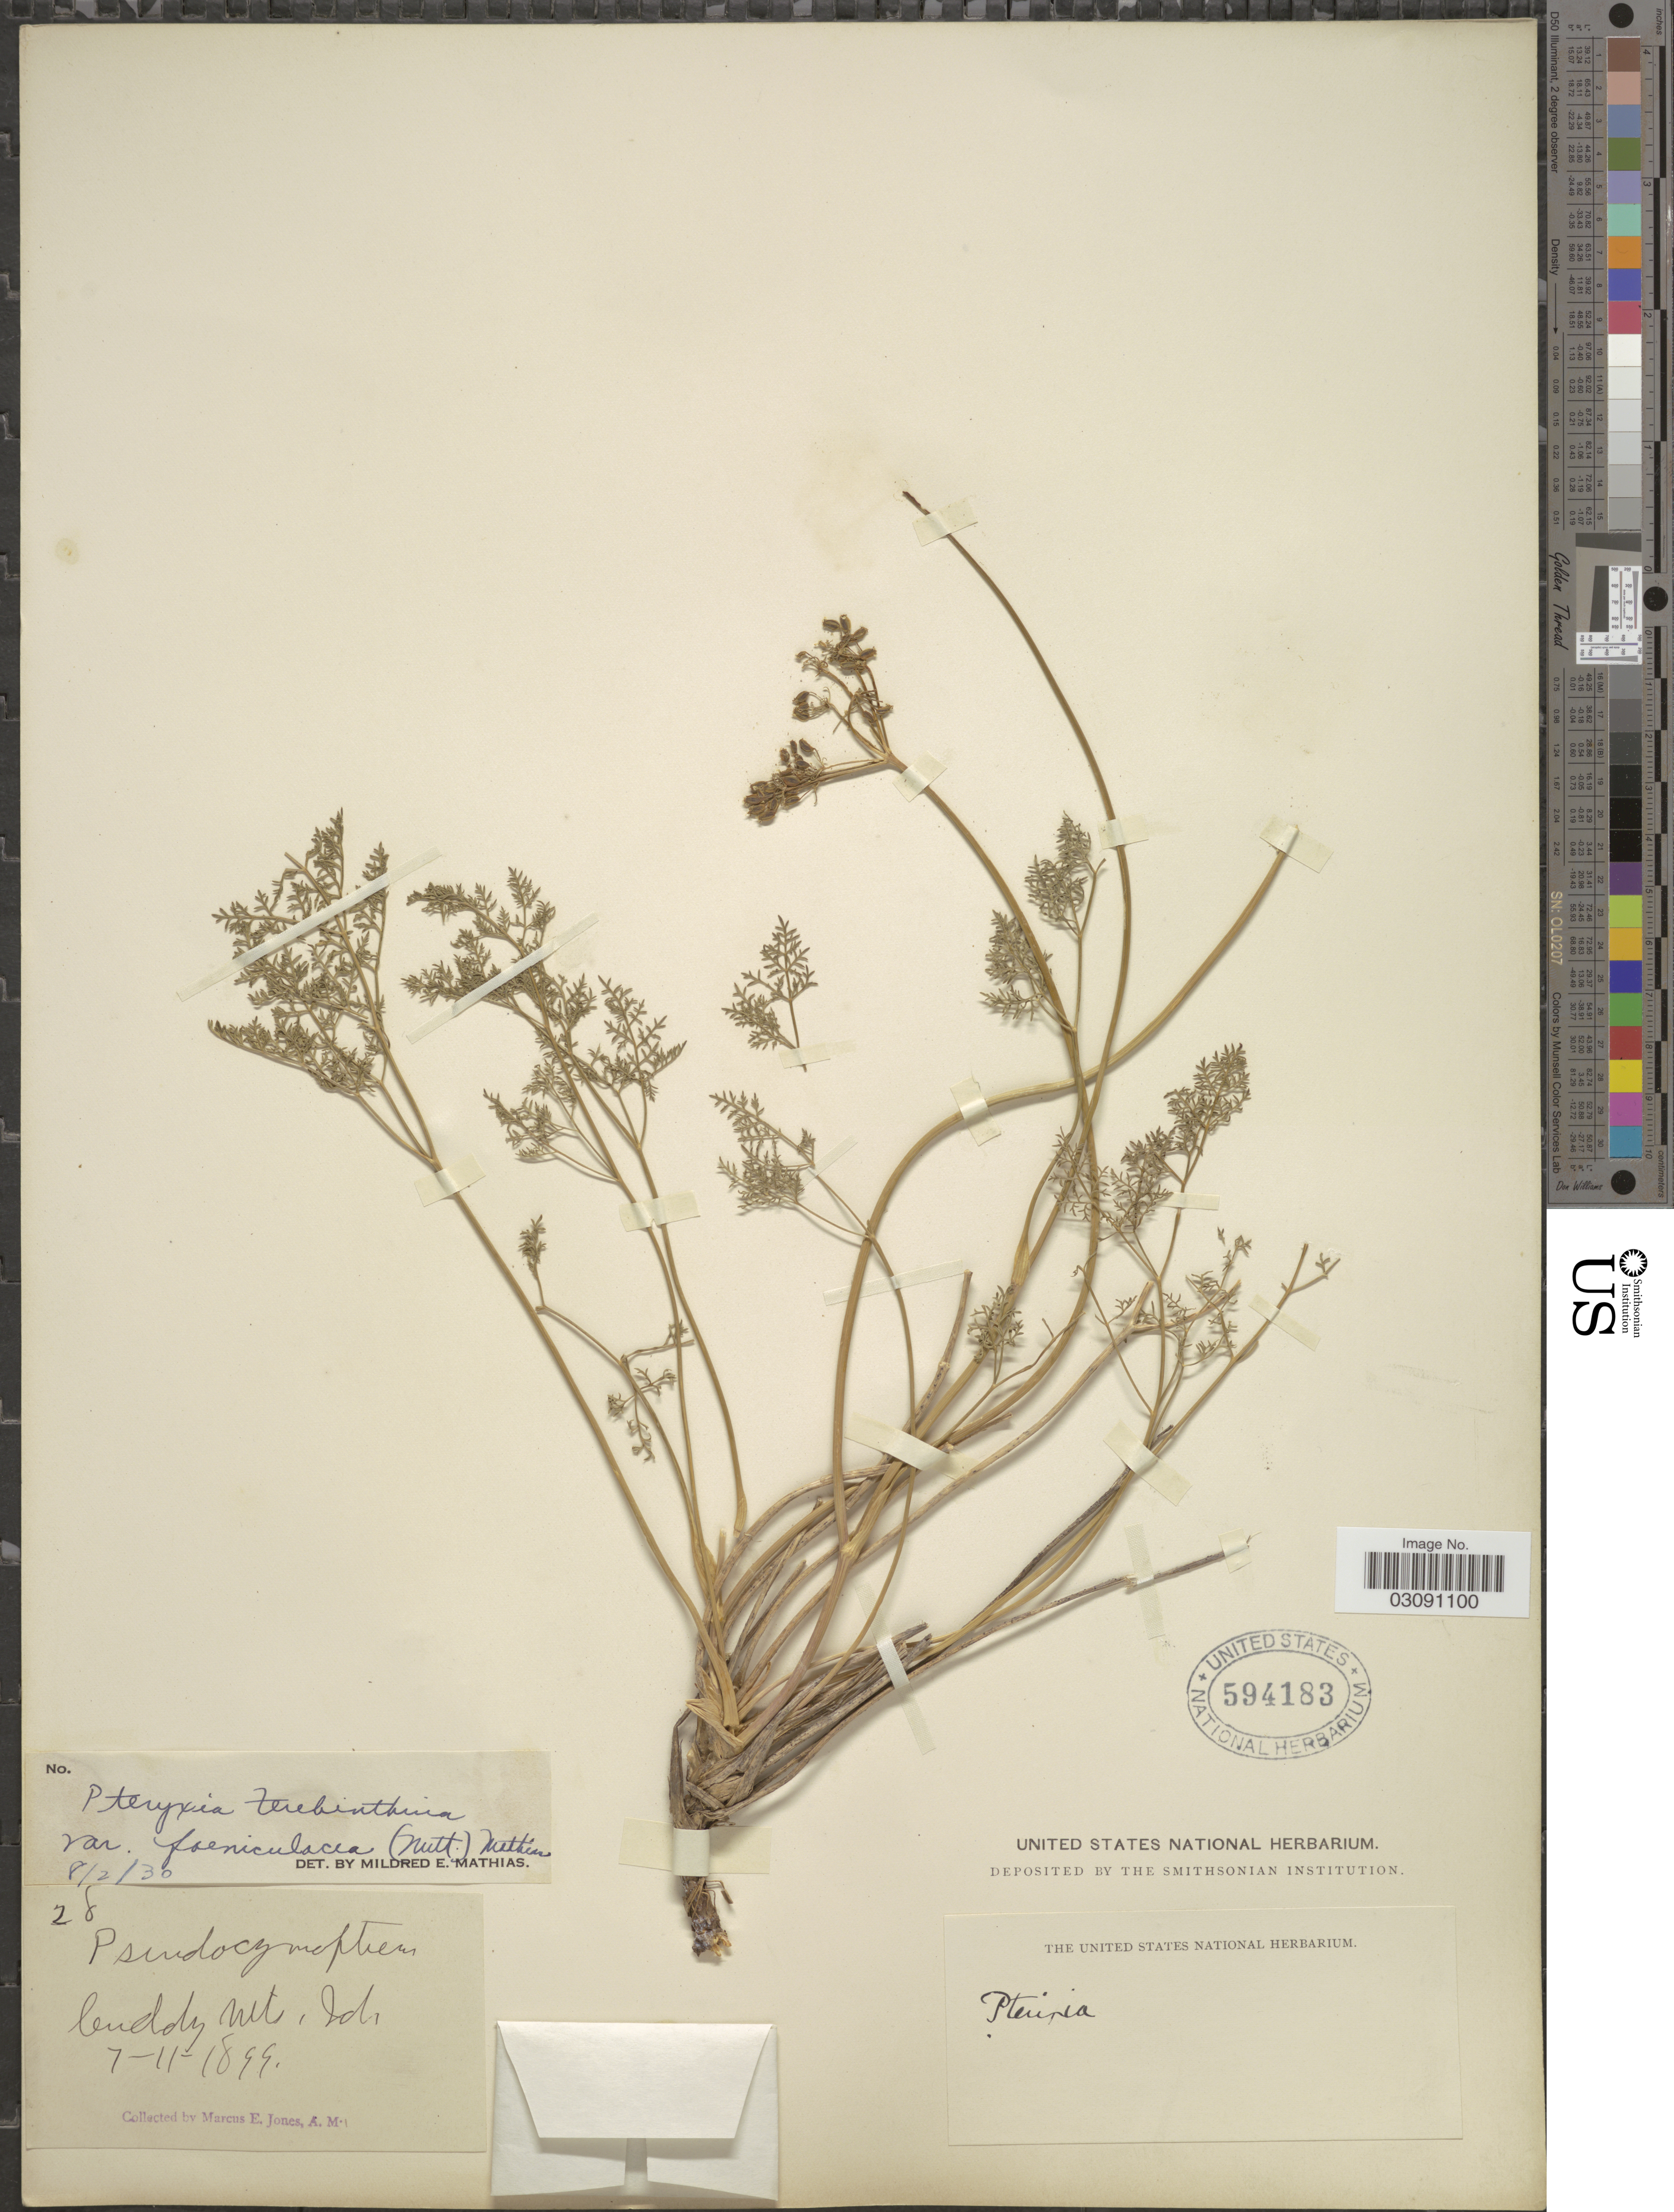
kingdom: Plantae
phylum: Tracheophyta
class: Magnoliopsida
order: Apiales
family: Apiaceae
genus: Pteryxia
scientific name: Pteryxia terebinthina var. foeniculacea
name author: (Torr. & A. Gray) Mathias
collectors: M. E. Jones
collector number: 28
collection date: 1899-07-11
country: United States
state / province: Idaho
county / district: Washington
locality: Cuddy Mts.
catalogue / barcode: US 594183